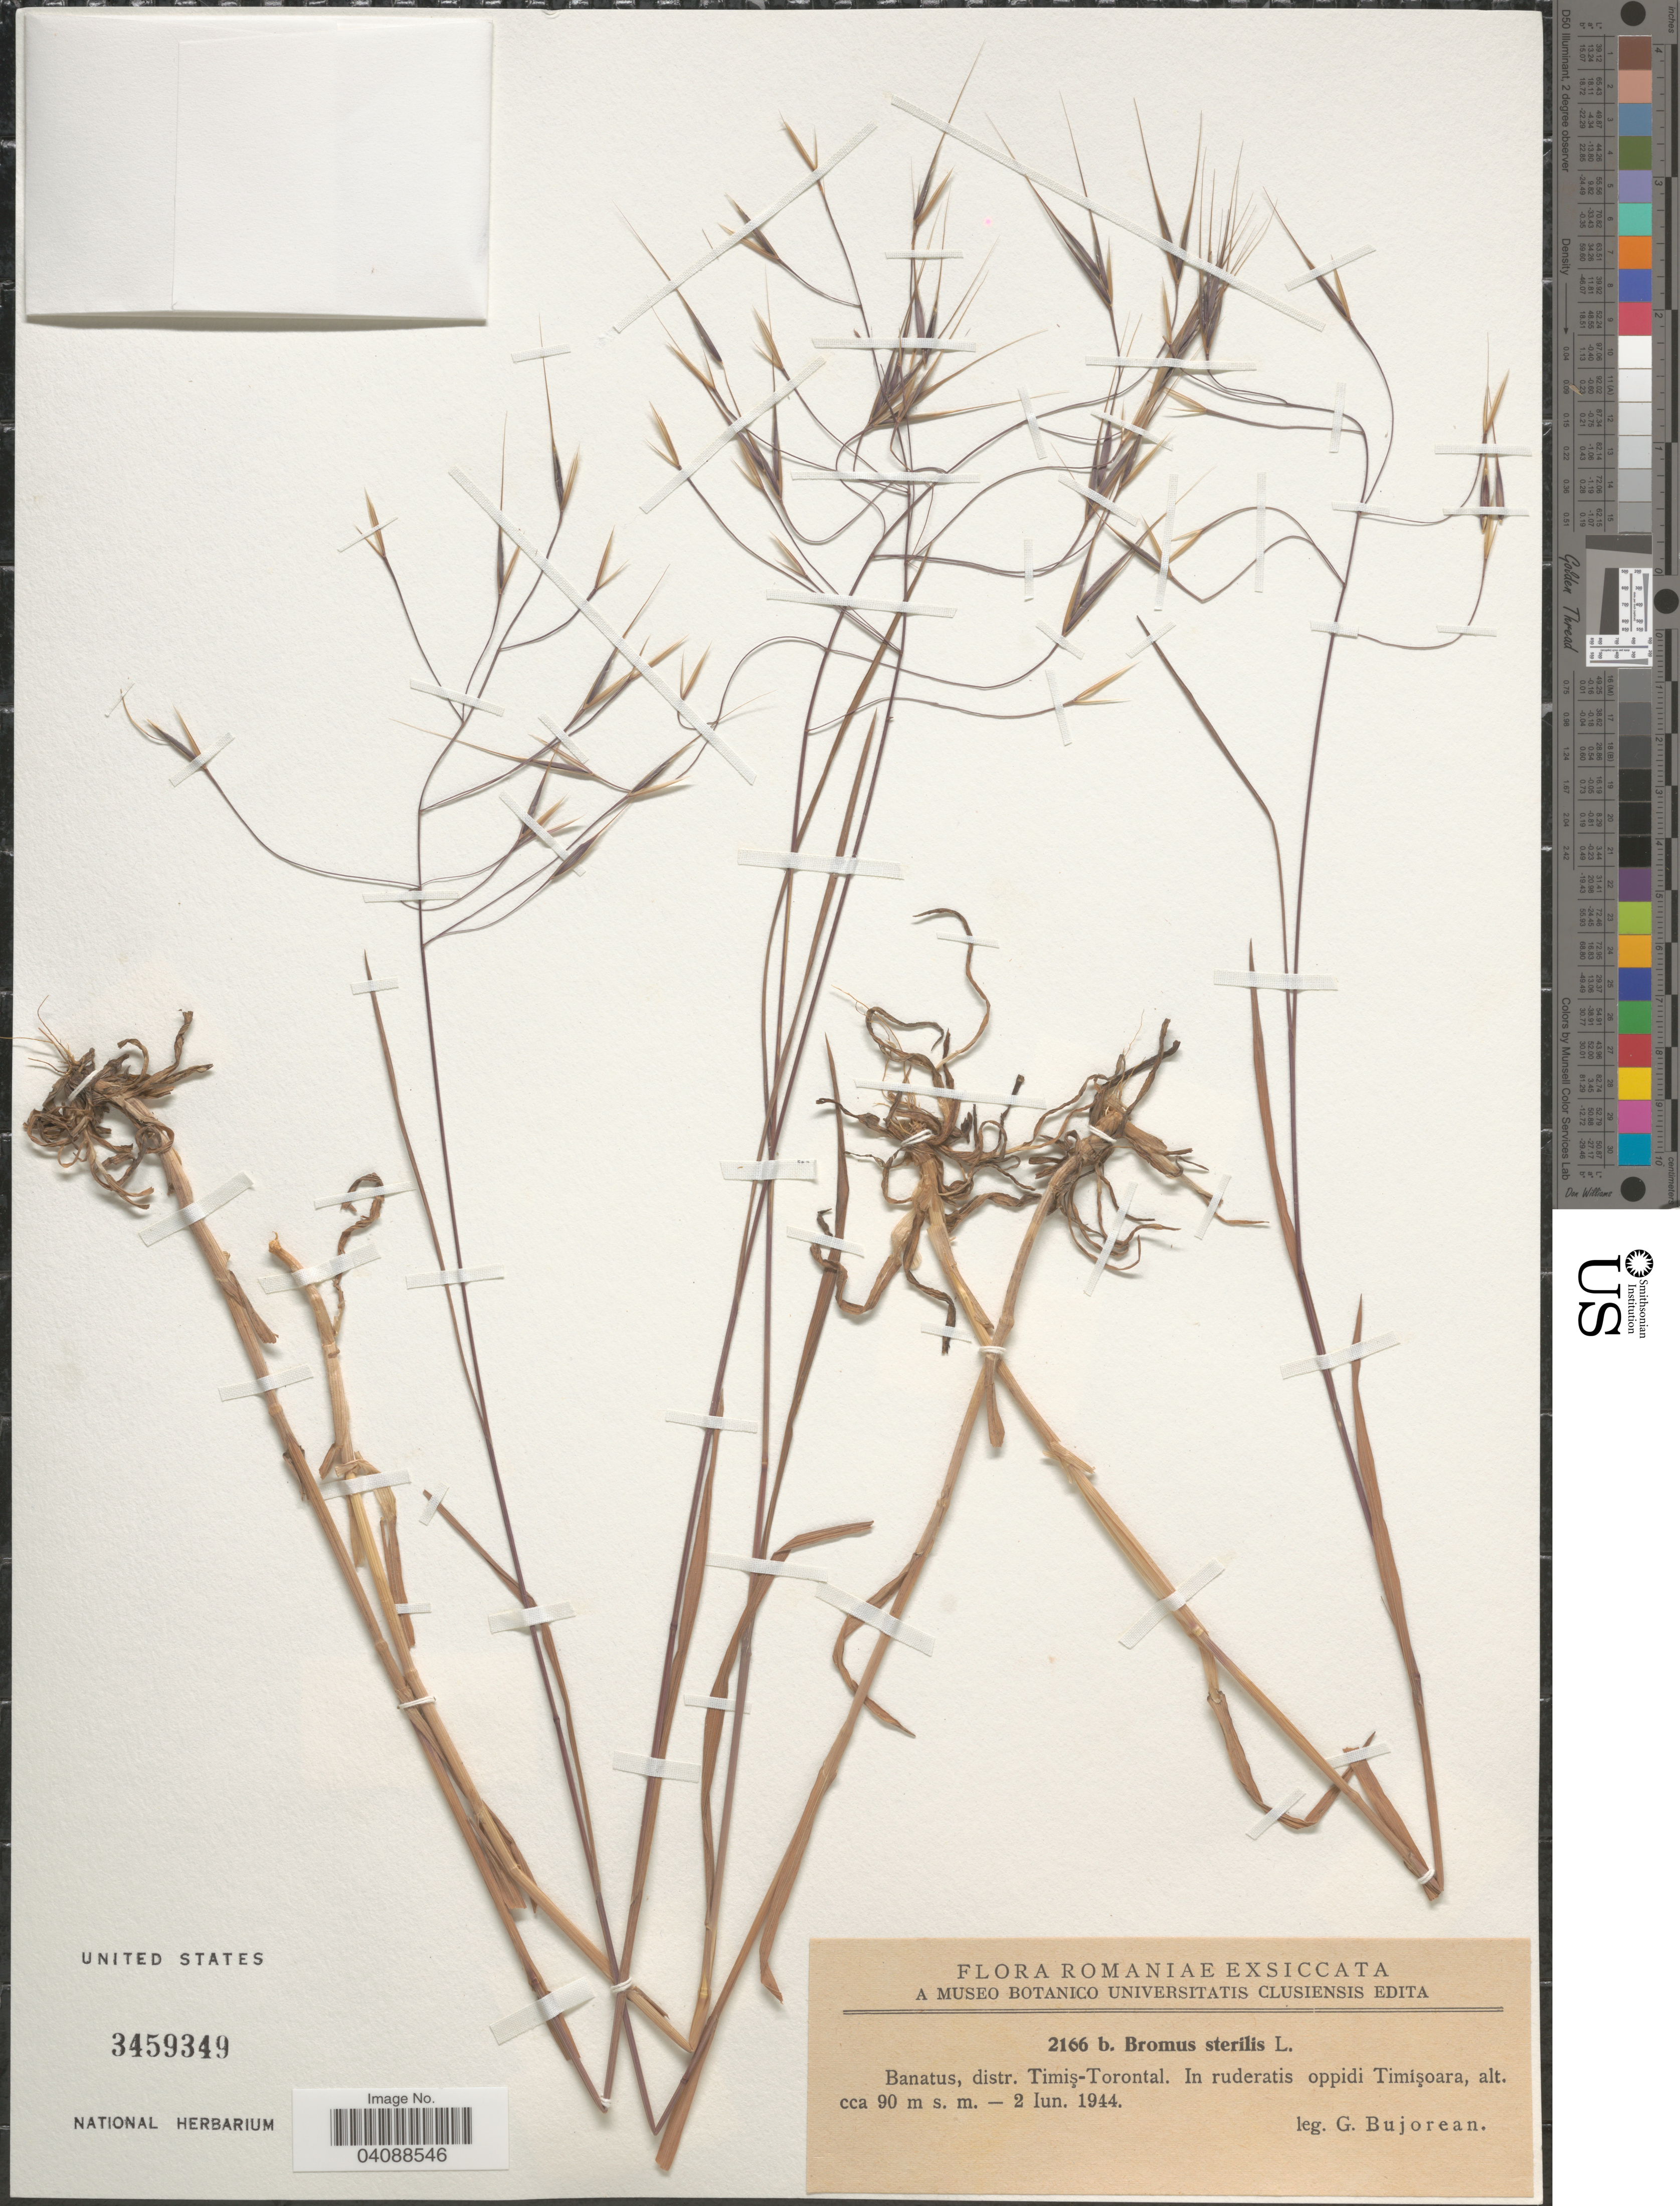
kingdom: Plantae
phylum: Tracheophyta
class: Liliopsida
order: Poales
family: Poaceae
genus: Bromus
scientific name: Bromus sterilis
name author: L.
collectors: G. Bujorean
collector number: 2166b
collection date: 1944-06-02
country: Romania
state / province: Timis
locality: Romaniae. Banatus, distr. Timiş-Torontal. In ruderatis oppidi Timişoara.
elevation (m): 90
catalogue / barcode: US 3459349